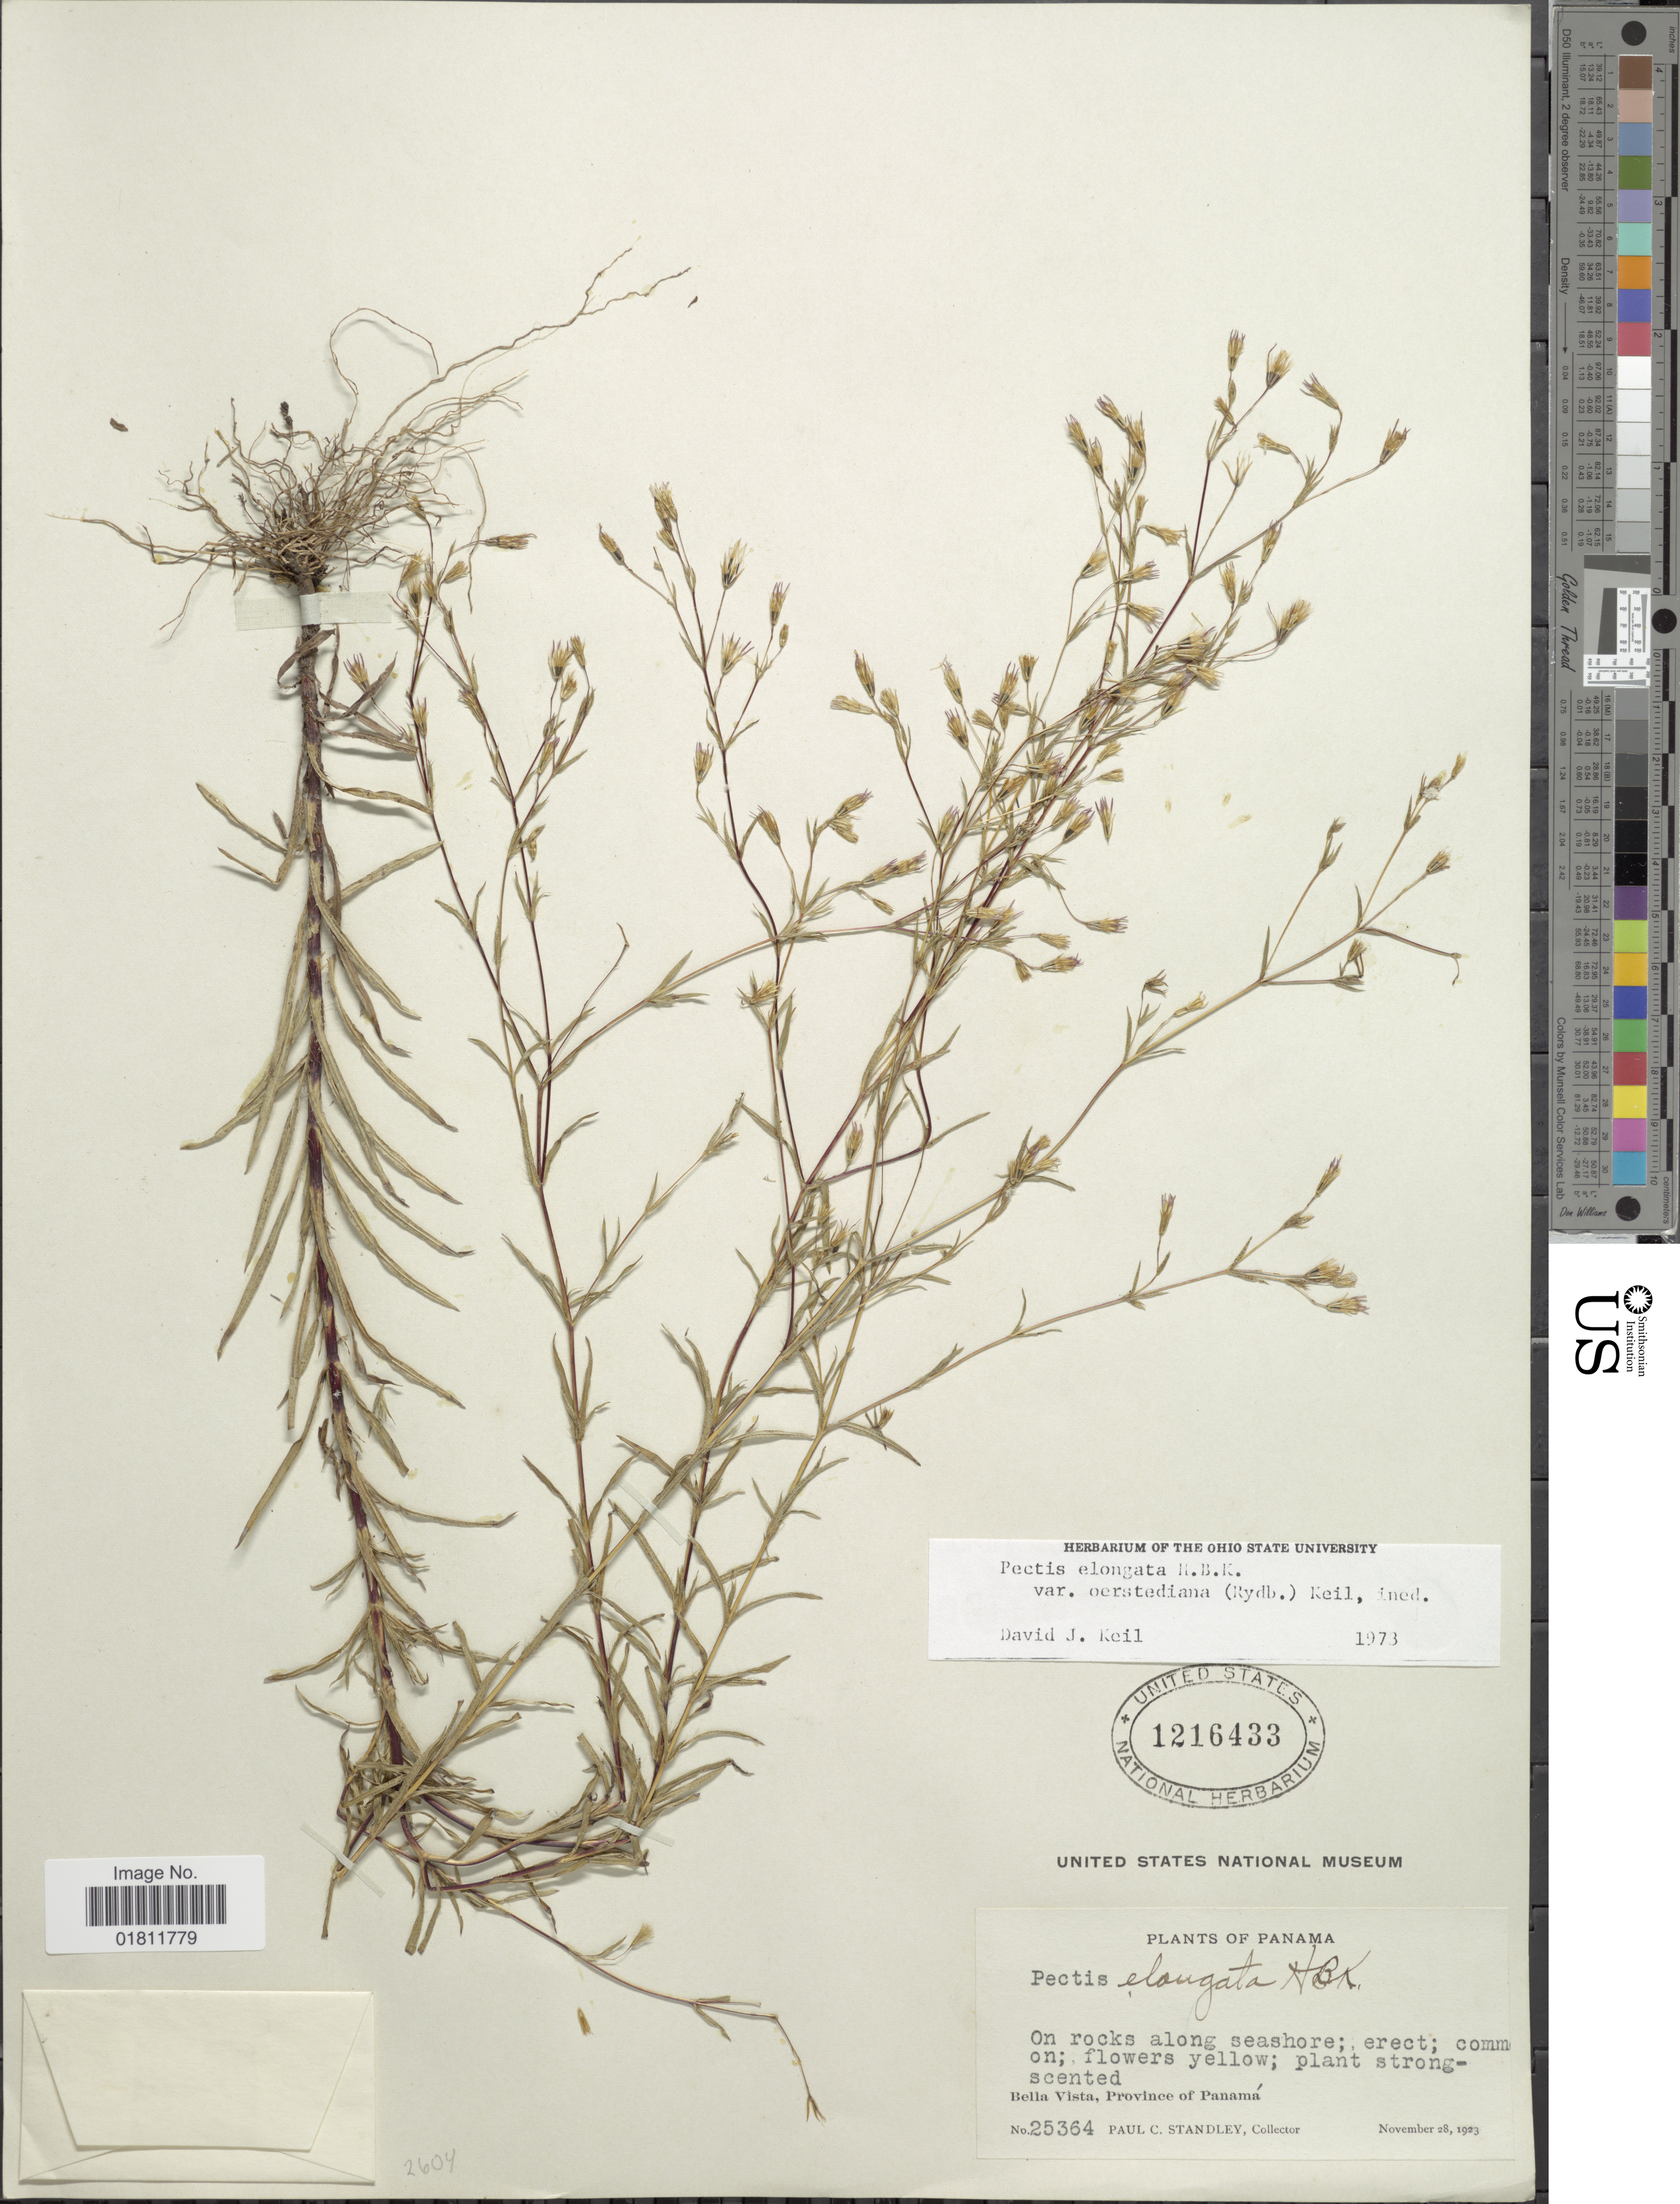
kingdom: Plantae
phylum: Tracheophyta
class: Magnoliopsida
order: Asterales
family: Asteraceae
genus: Pectis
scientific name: Pectis elongata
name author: Kunth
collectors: P. C. Standley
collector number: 25364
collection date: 1923-11-28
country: Panama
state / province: Panamá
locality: Bella Vista, Province of Panama,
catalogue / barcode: US 1216433